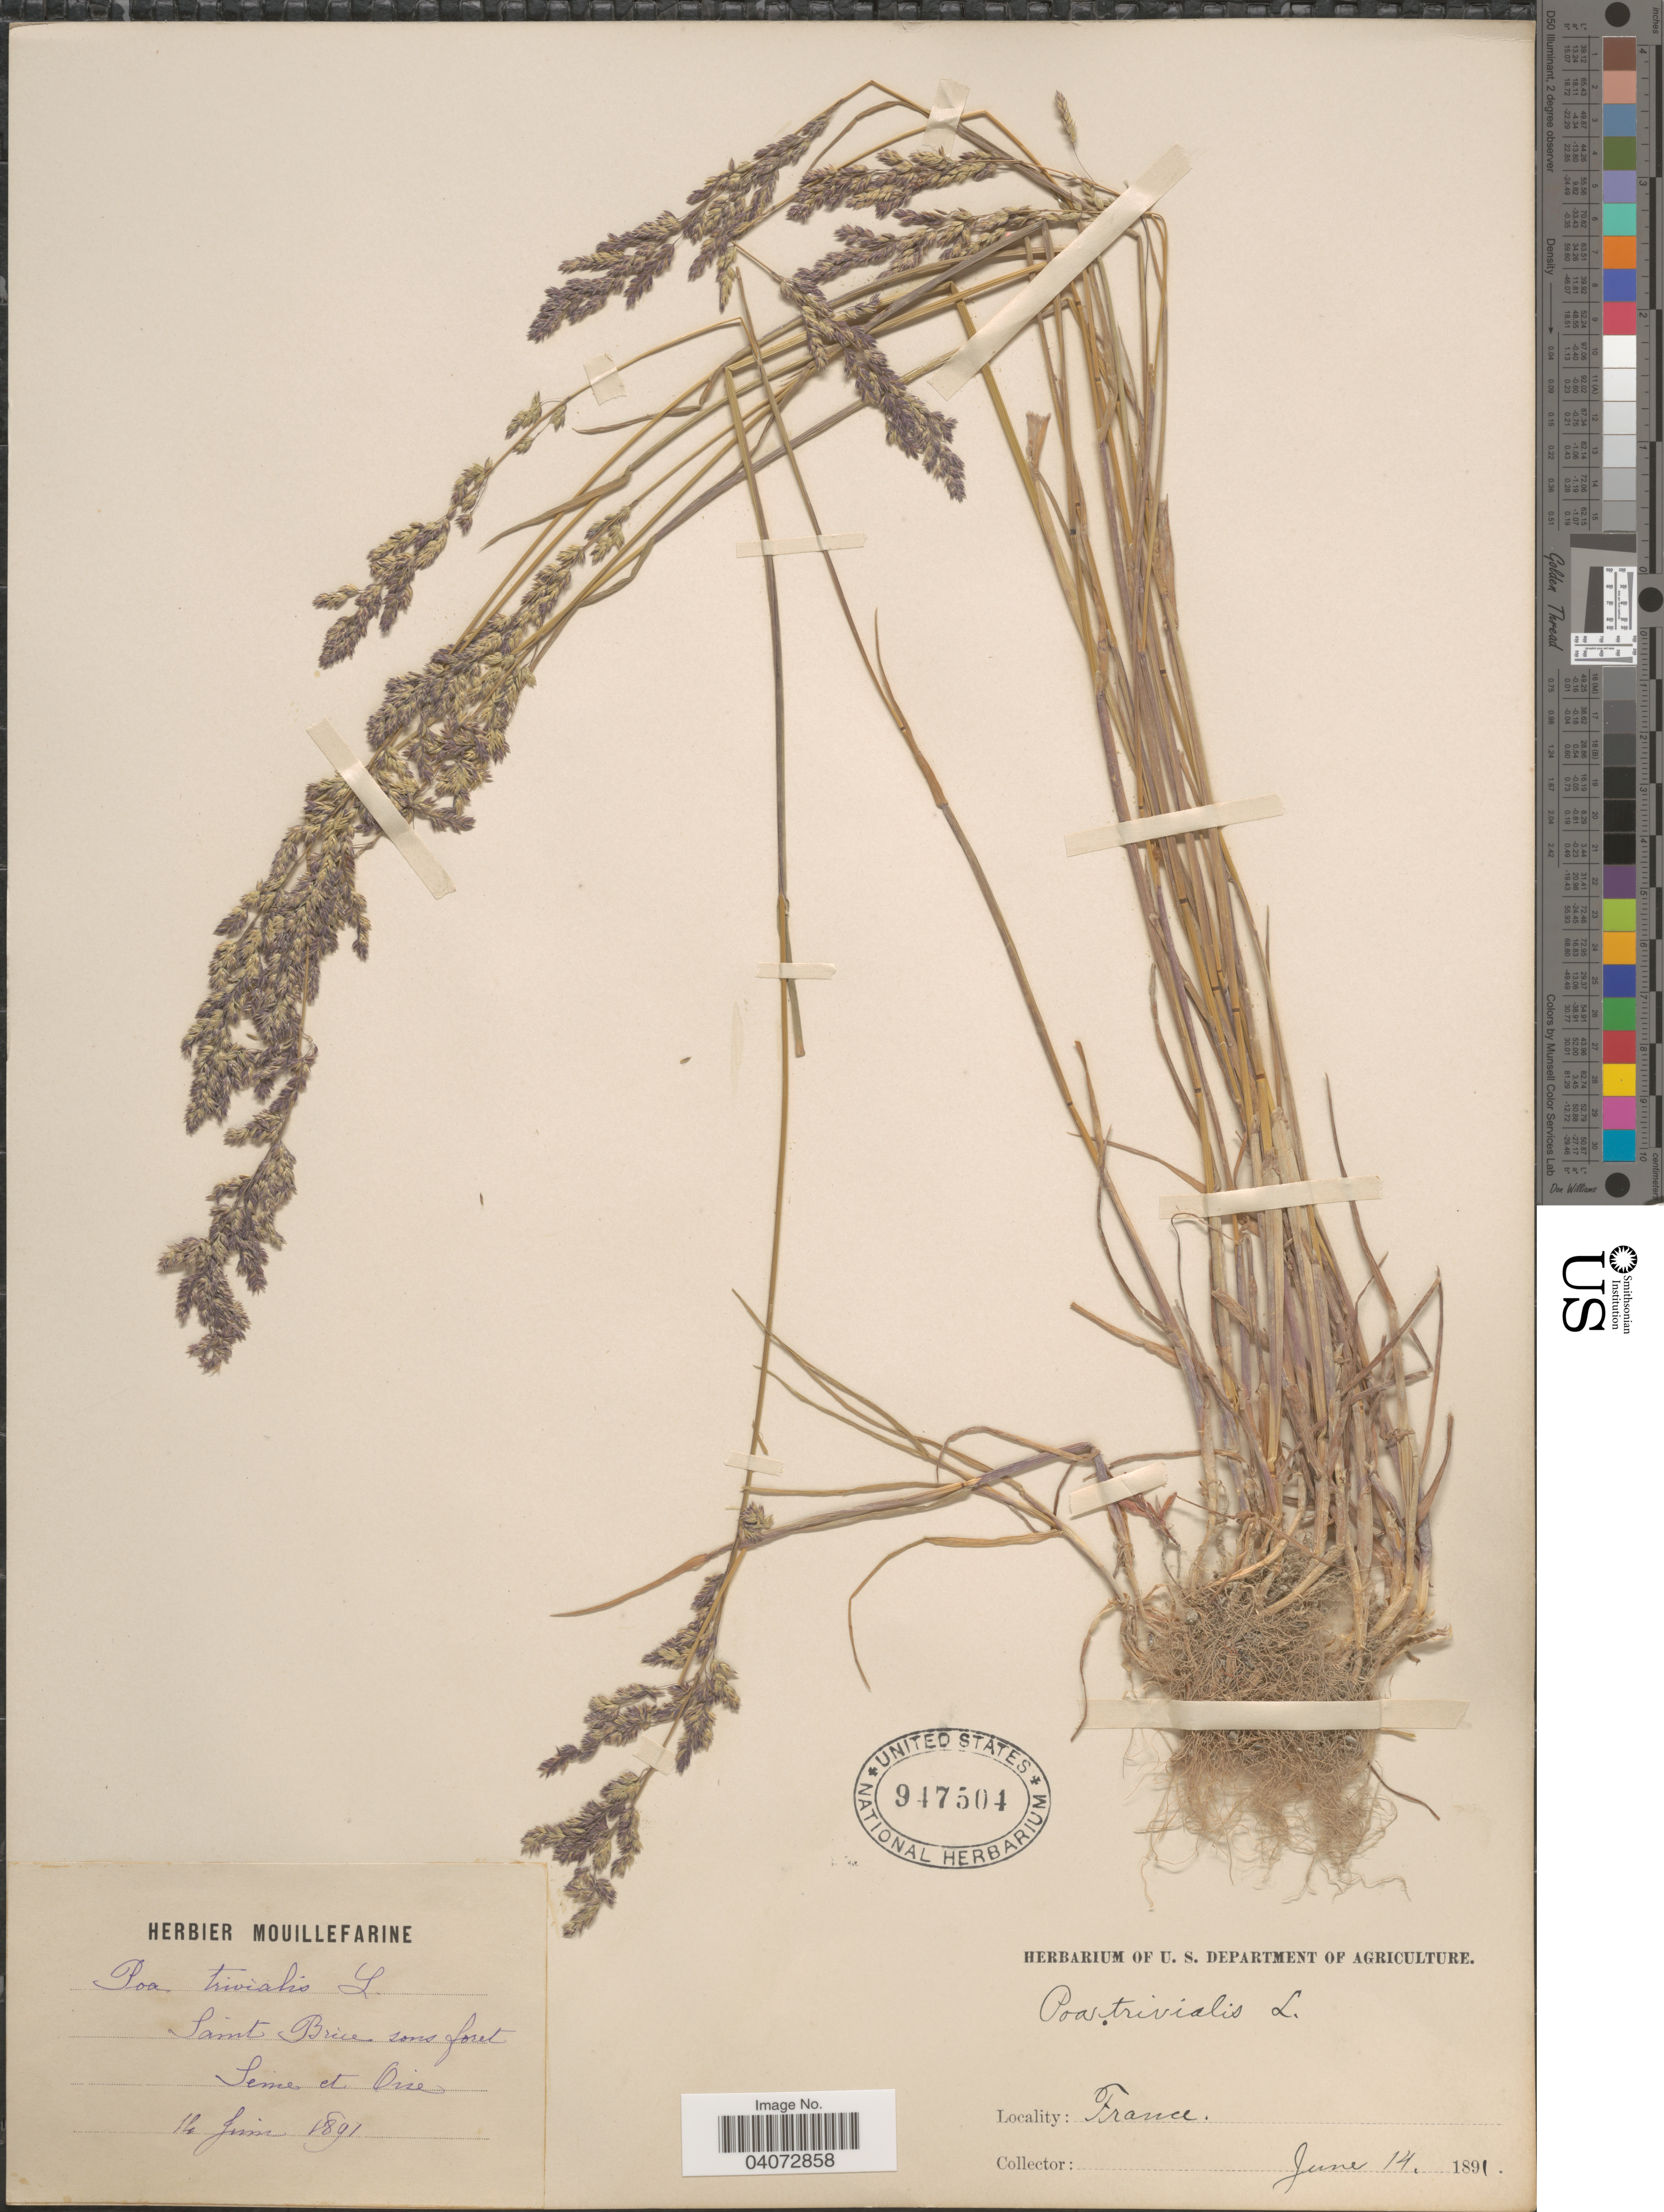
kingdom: Plantae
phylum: Tracheophyta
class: Liliopsida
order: Poales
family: Poaceae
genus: Poa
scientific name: Poa trivialis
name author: L.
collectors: A. Mouillefarine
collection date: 1891-06-14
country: France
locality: Saint Brice sous foret. Seine et Oise.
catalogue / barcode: US 947504